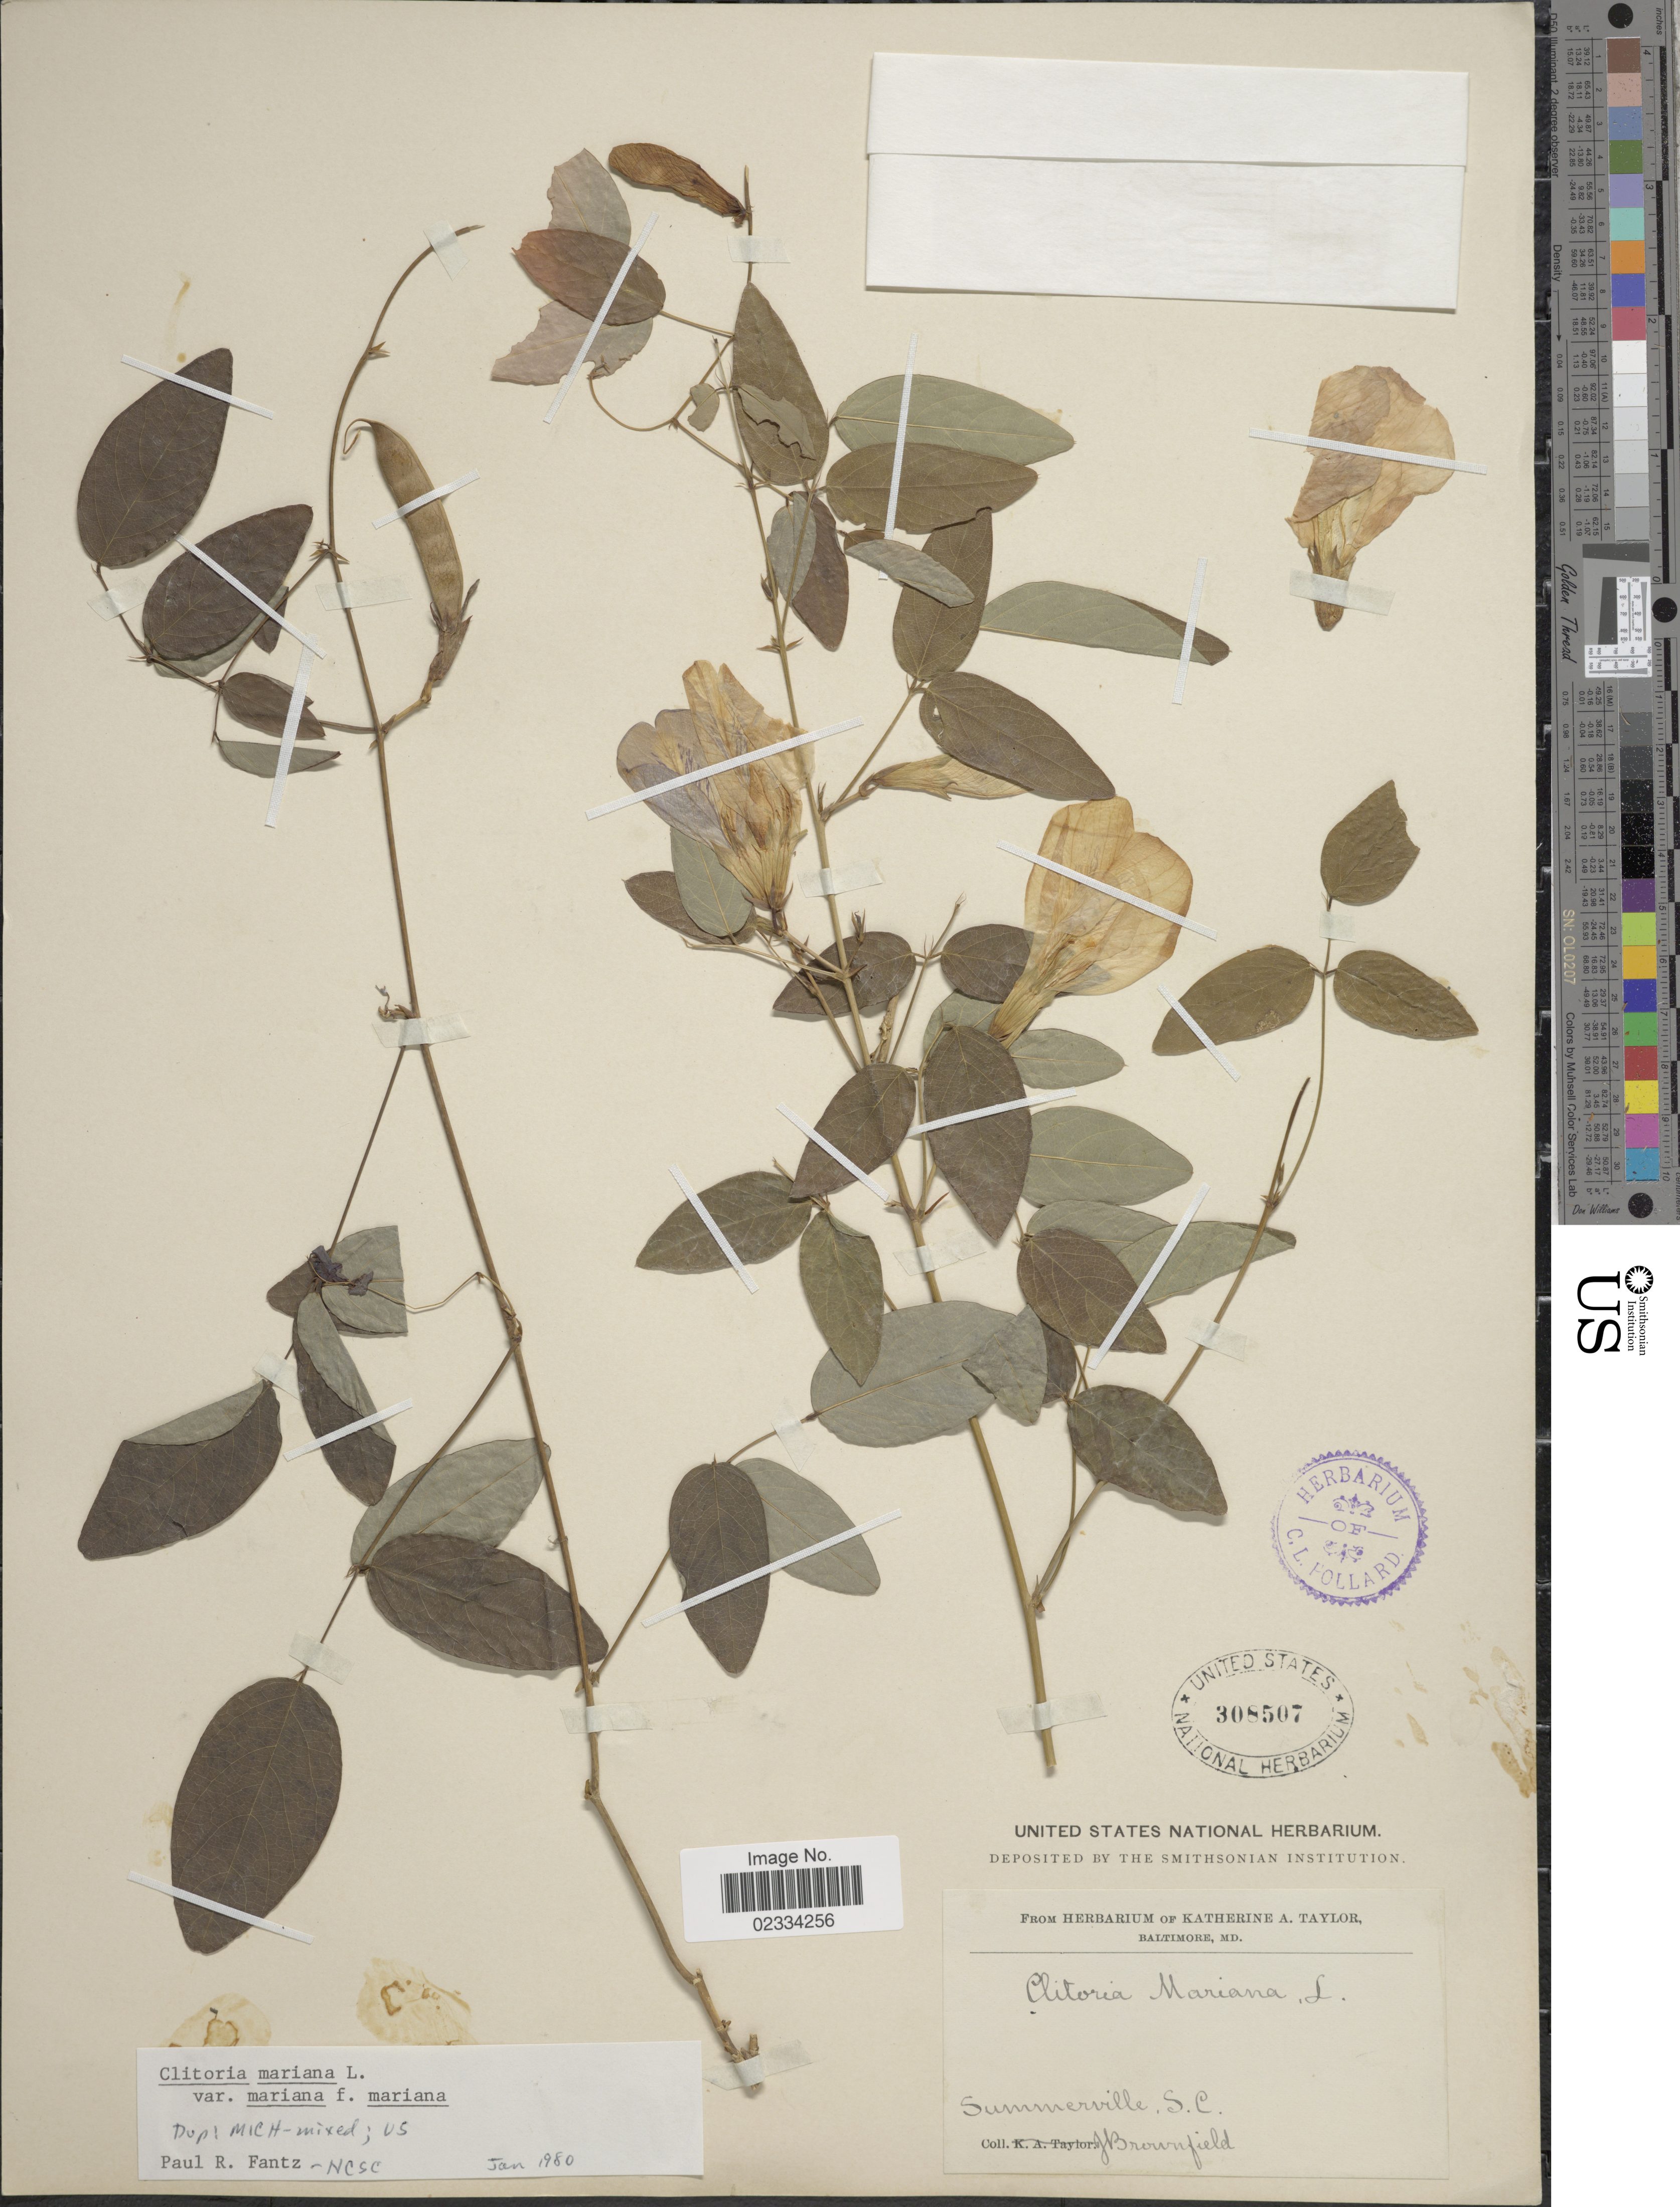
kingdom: Plantae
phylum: Tracheophyta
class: Magnoliopsida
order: Fabales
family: Fabaceae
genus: Clitoria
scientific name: Clitoria mariana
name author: L.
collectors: J. Brownfield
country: United States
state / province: South Carolina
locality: Summerville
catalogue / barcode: US 308507